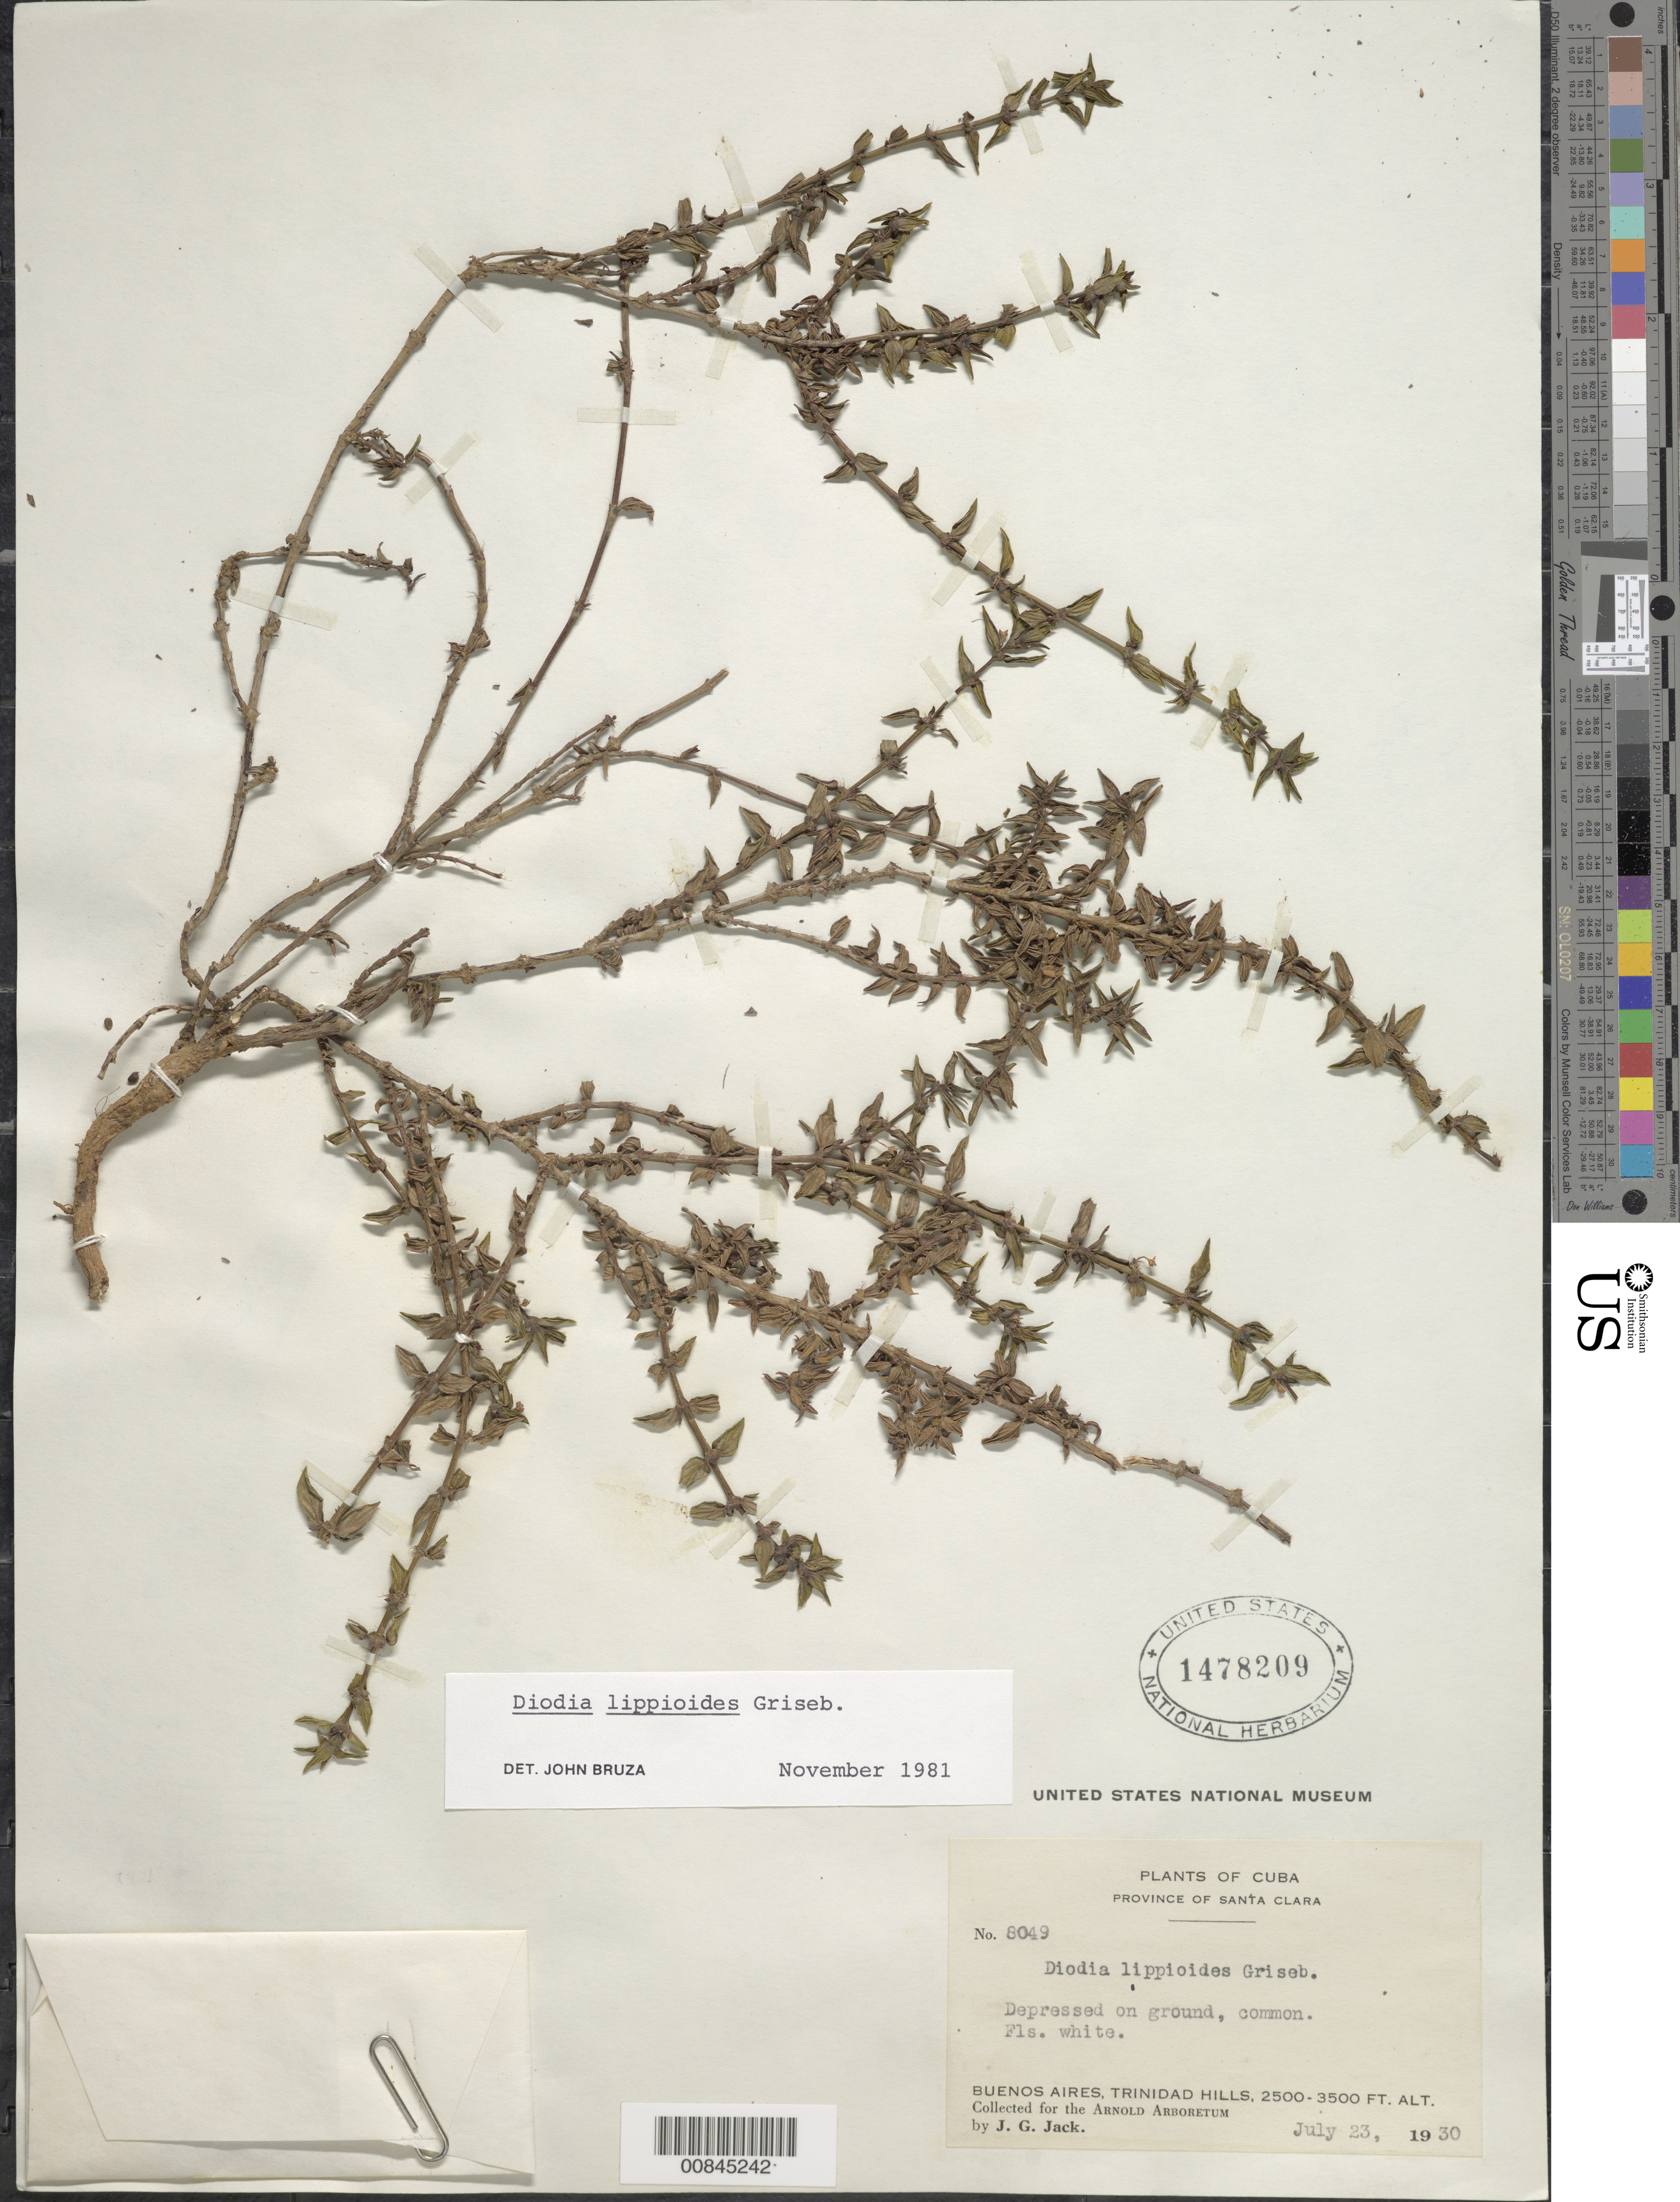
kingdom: Plantae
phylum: Tracheophyta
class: Magnoliopsida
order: Gentianales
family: Rubiaceae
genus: Diodia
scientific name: Diodia lippioides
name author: Griseb.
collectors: J. G. Jack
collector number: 8049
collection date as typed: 23 Jul 1930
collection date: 1930-07-23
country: Cuba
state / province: Las Villas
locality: Buenos Aires, Trinidad Hills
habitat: Hills, depressed on ground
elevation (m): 762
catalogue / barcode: US 1478209